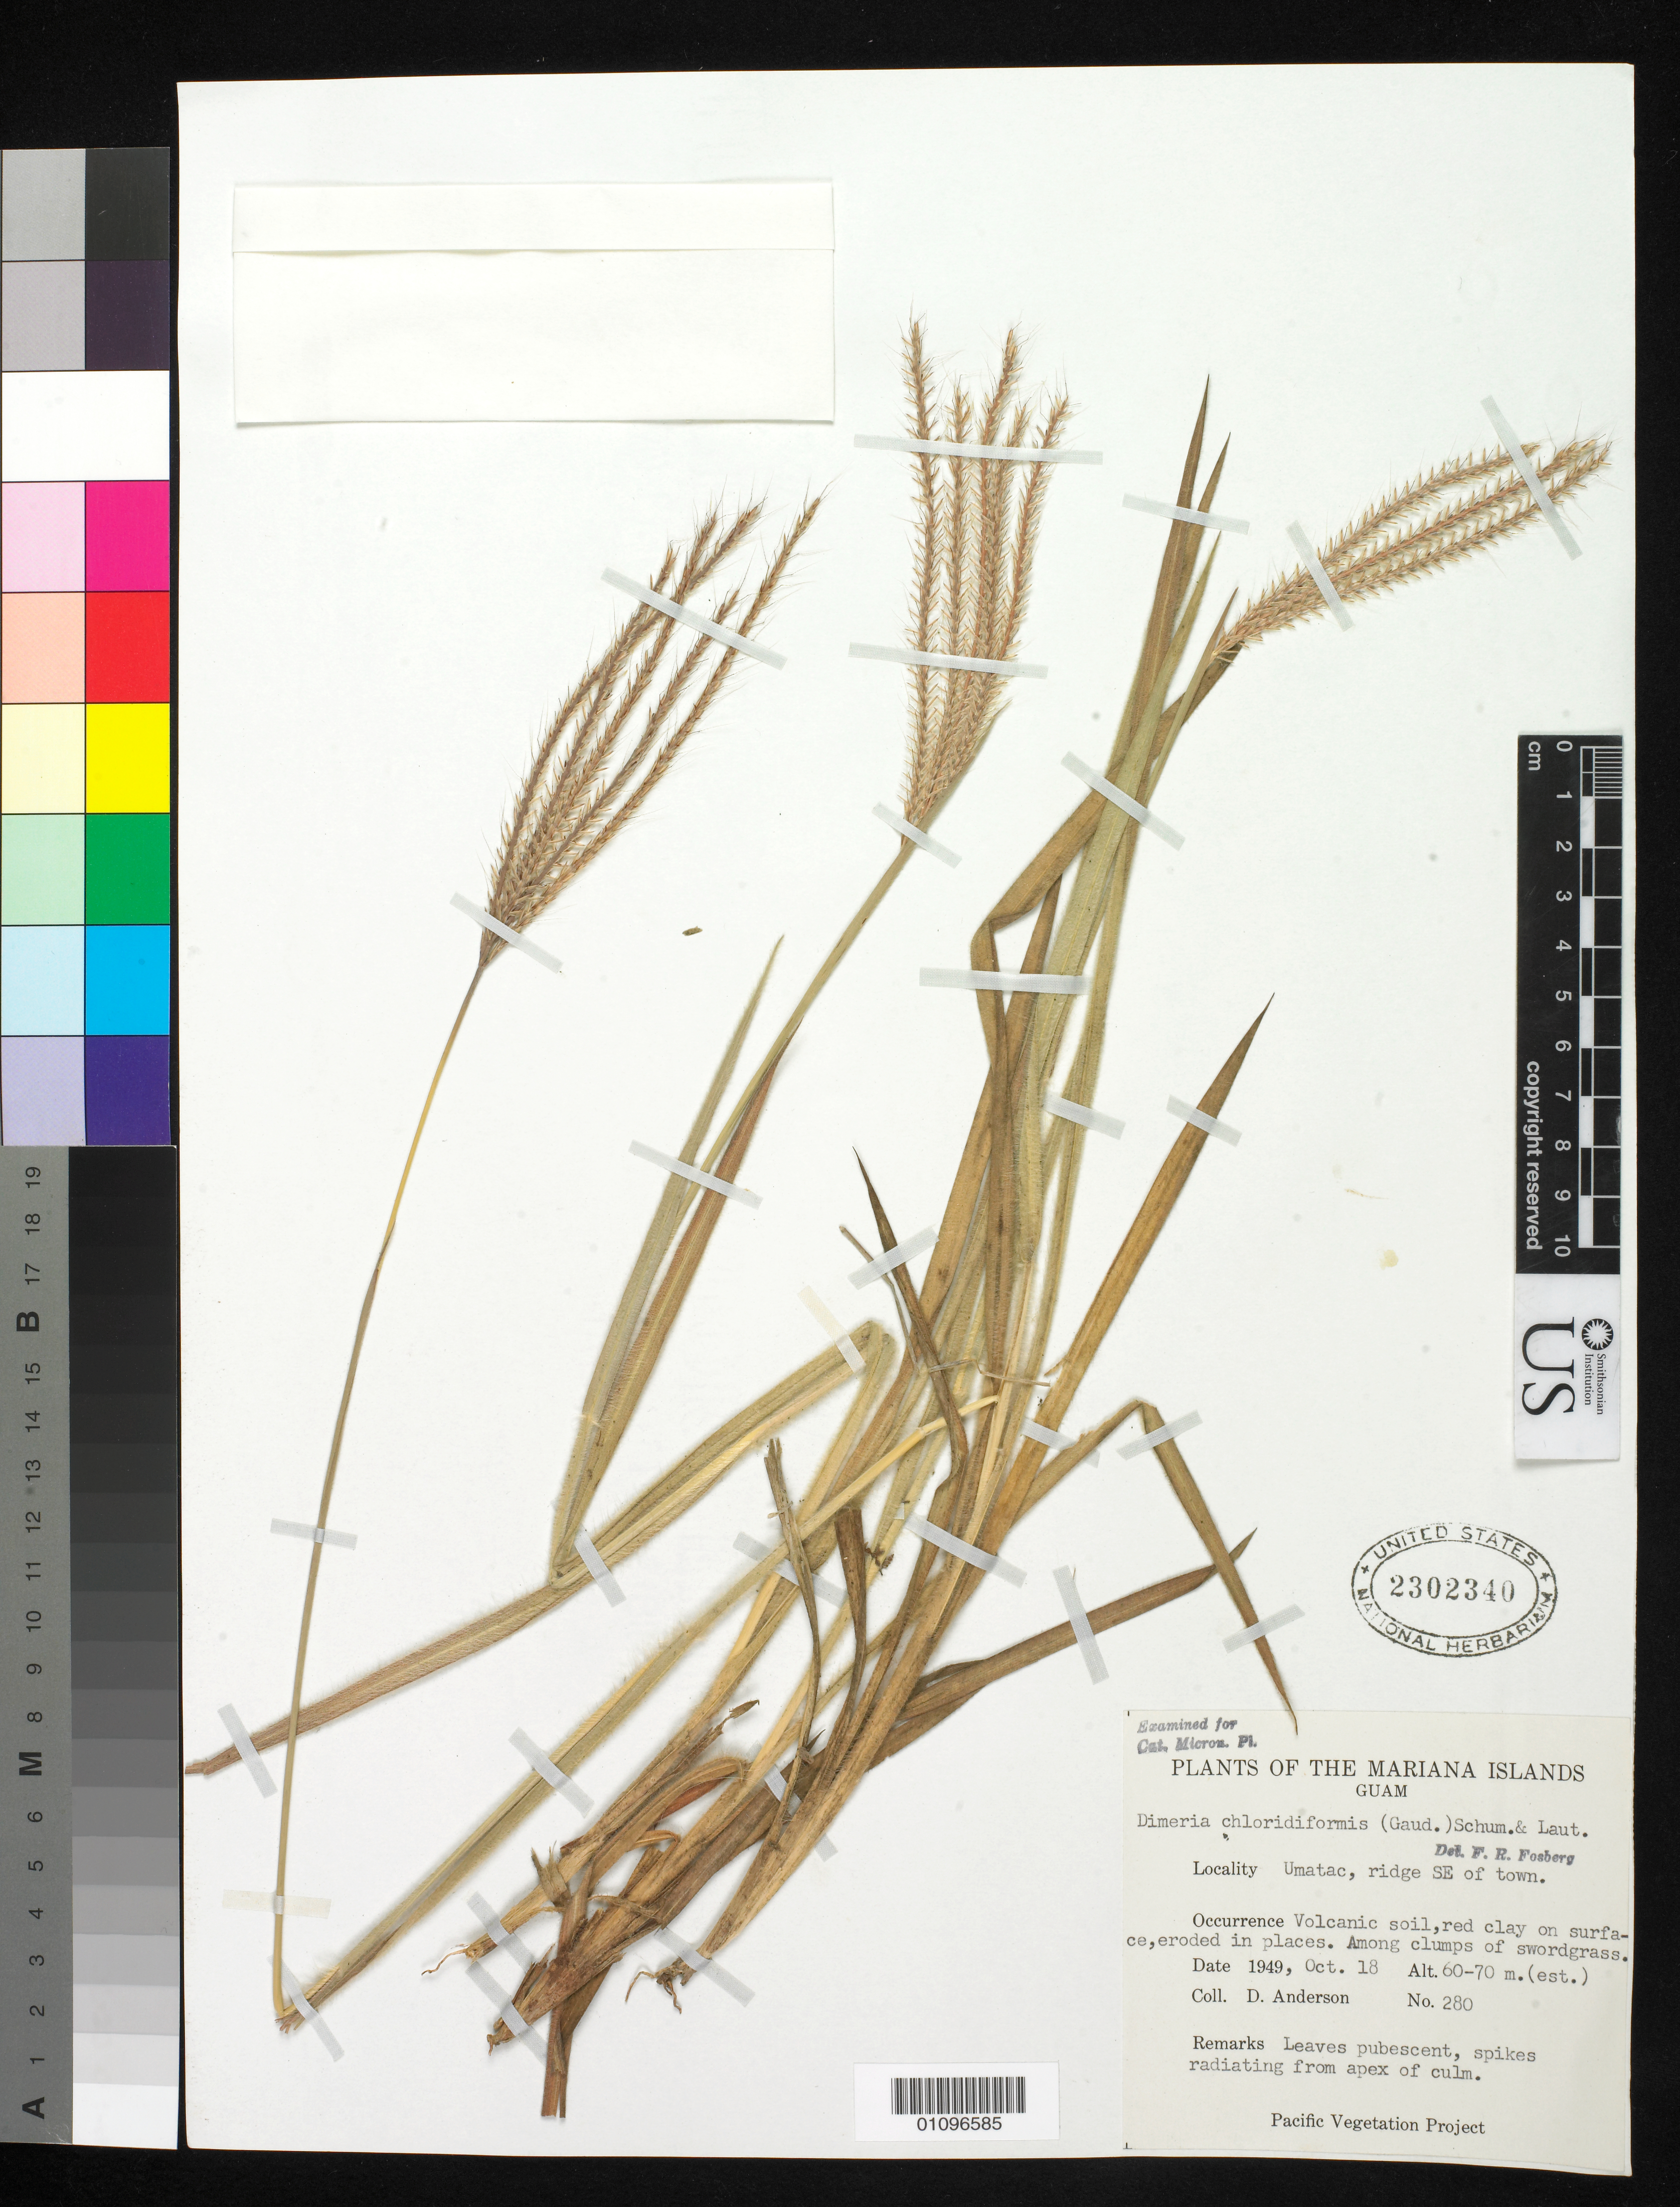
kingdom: Plantae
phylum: Tracheophyta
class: Liliopsida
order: Poales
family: Poaceae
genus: Dimeria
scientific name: Dimeria chloridiformis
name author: (Gaudich.) Schum. & Lauterb.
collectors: D. Anderson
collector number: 280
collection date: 1949-10-18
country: Guam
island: Guam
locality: Umatac, ridge SE of town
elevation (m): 60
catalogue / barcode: US 2302340